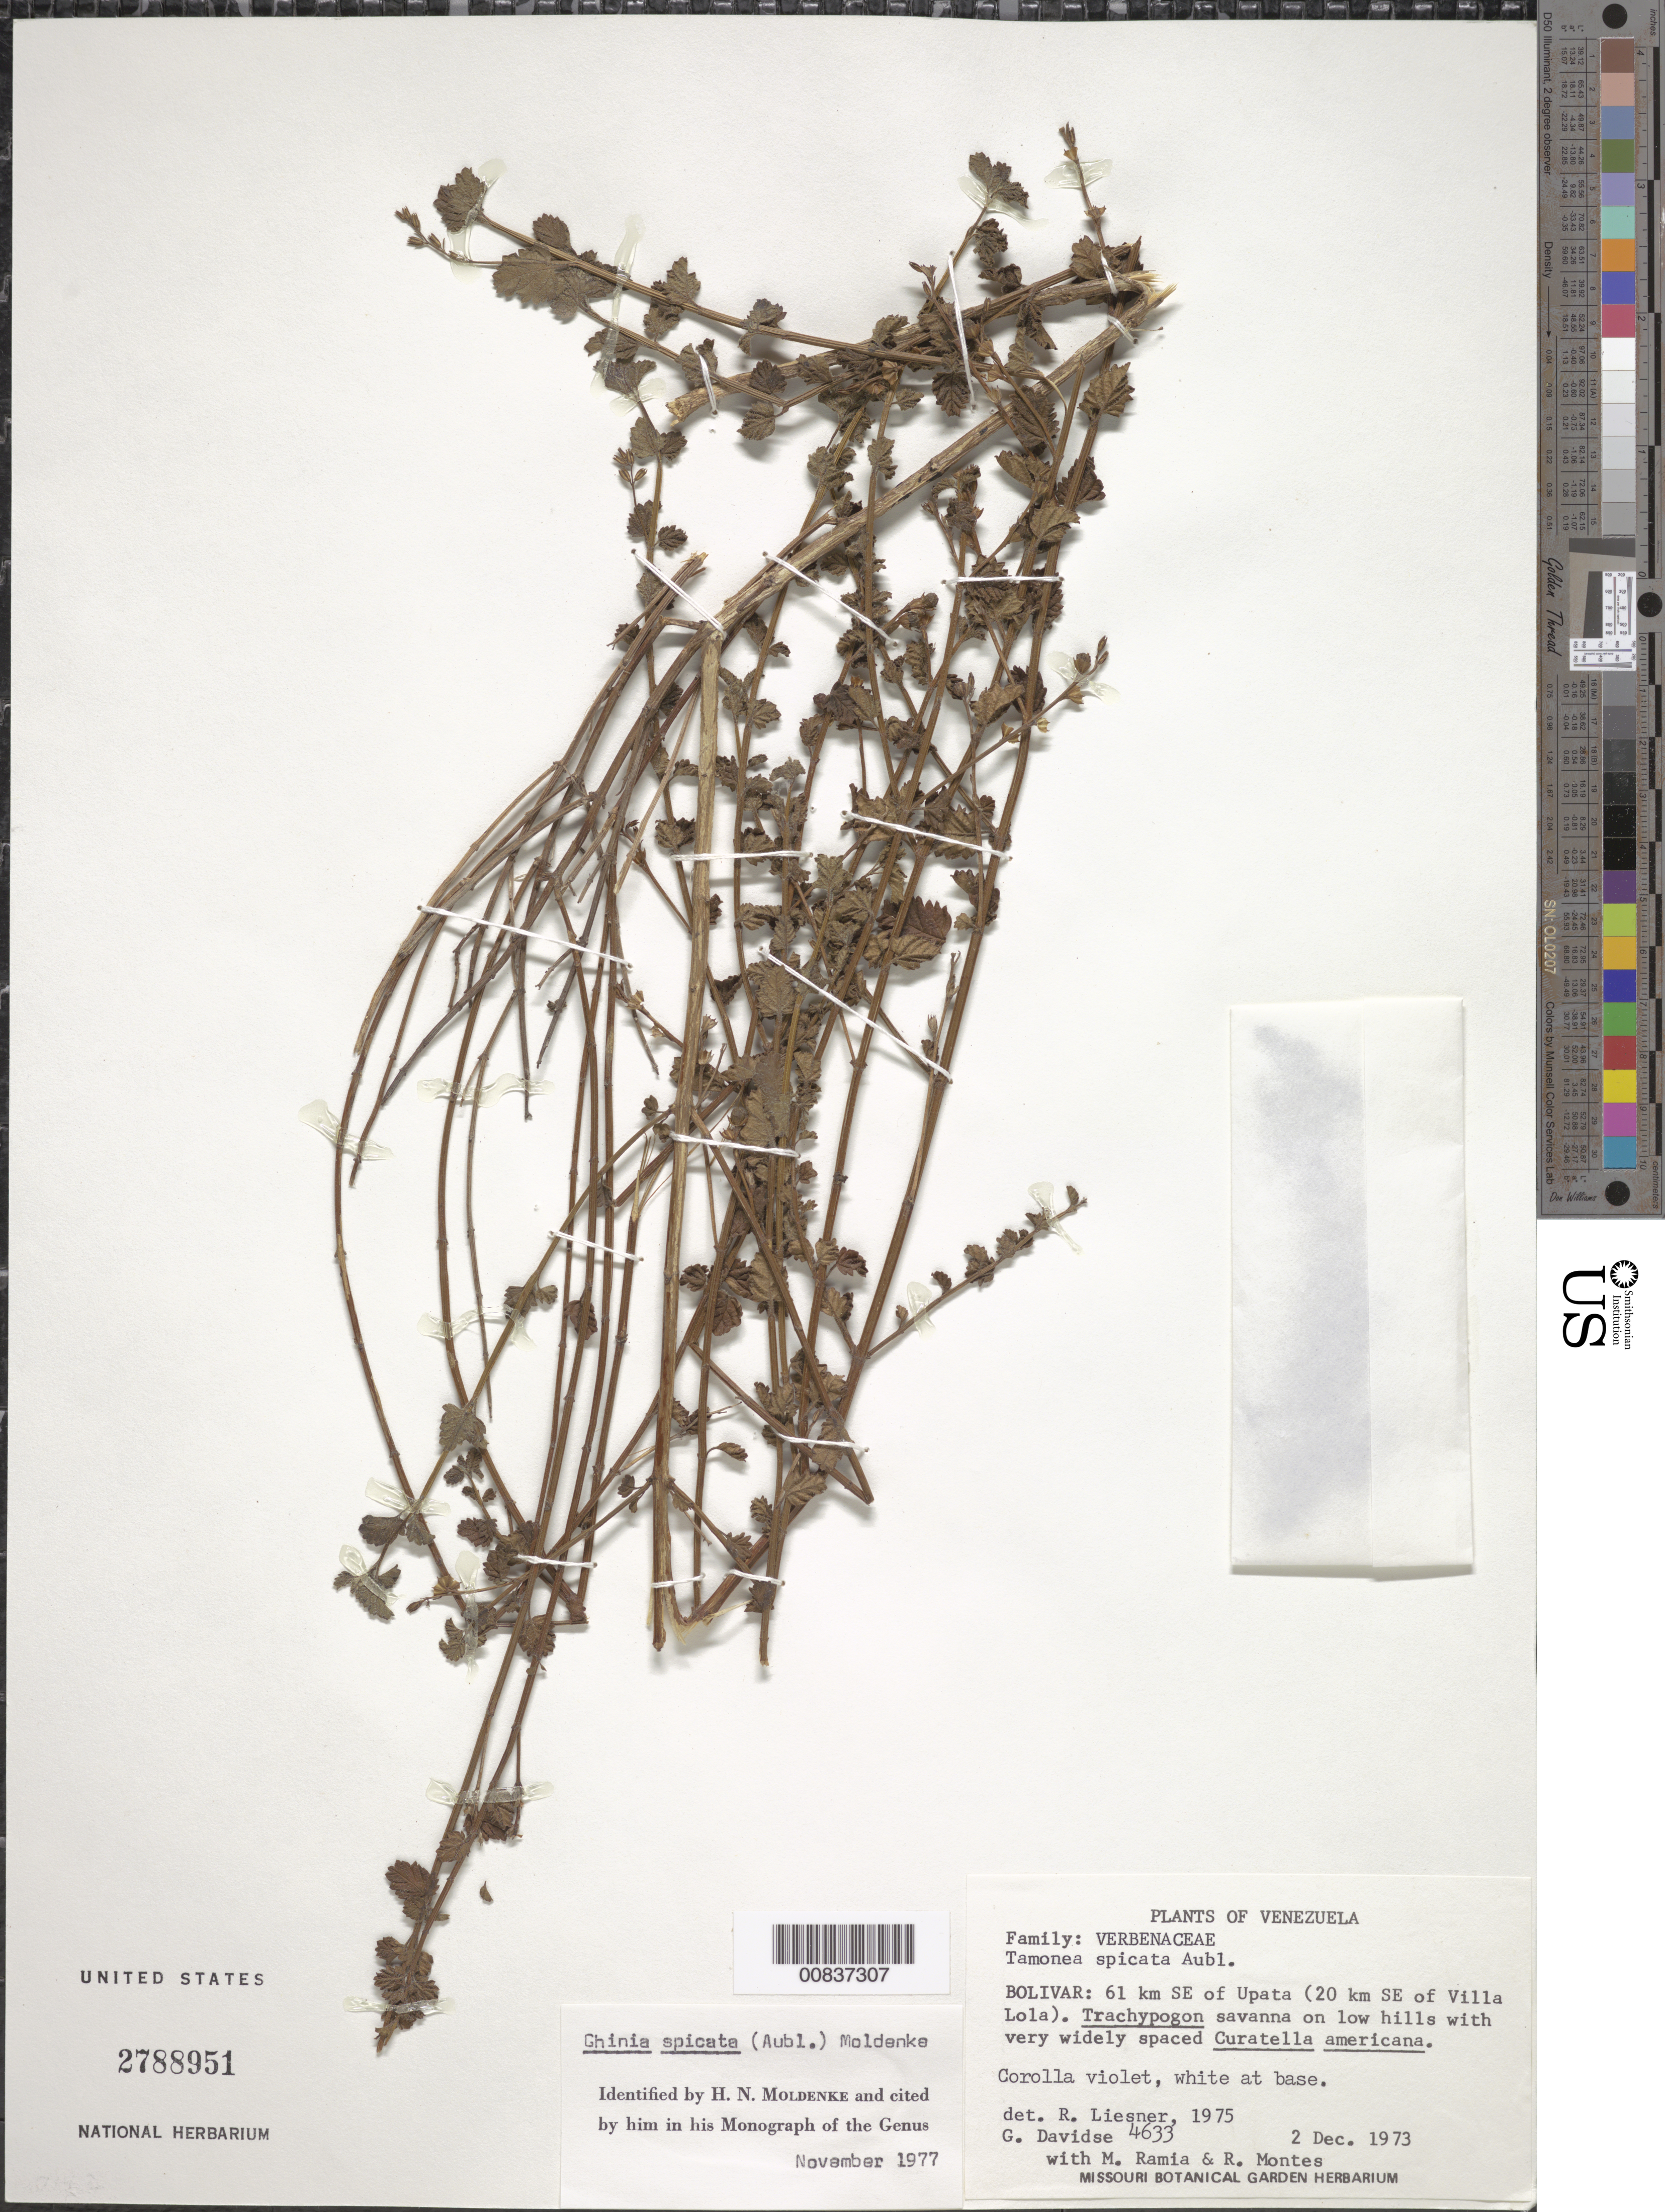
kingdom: Plantae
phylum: Tracheophyta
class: Magnoliopsida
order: Lamiales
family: Verbenaceae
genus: Ghinia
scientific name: Ghinia spicata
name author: (Aubl.) Moldenke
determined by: Moldenke, H. N.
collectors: G. Davidse, M. Ramia & R. Montes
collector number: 4633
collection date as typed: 2-Dec-73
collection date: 1973-12-02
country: Venezuela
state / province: Bolívar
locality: Upata, 61 km SE of; 20 km SE of Villa Lola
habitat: Trachypogon savanna on low hills with very widely spaced Curatella americana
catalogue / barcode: US 2788951